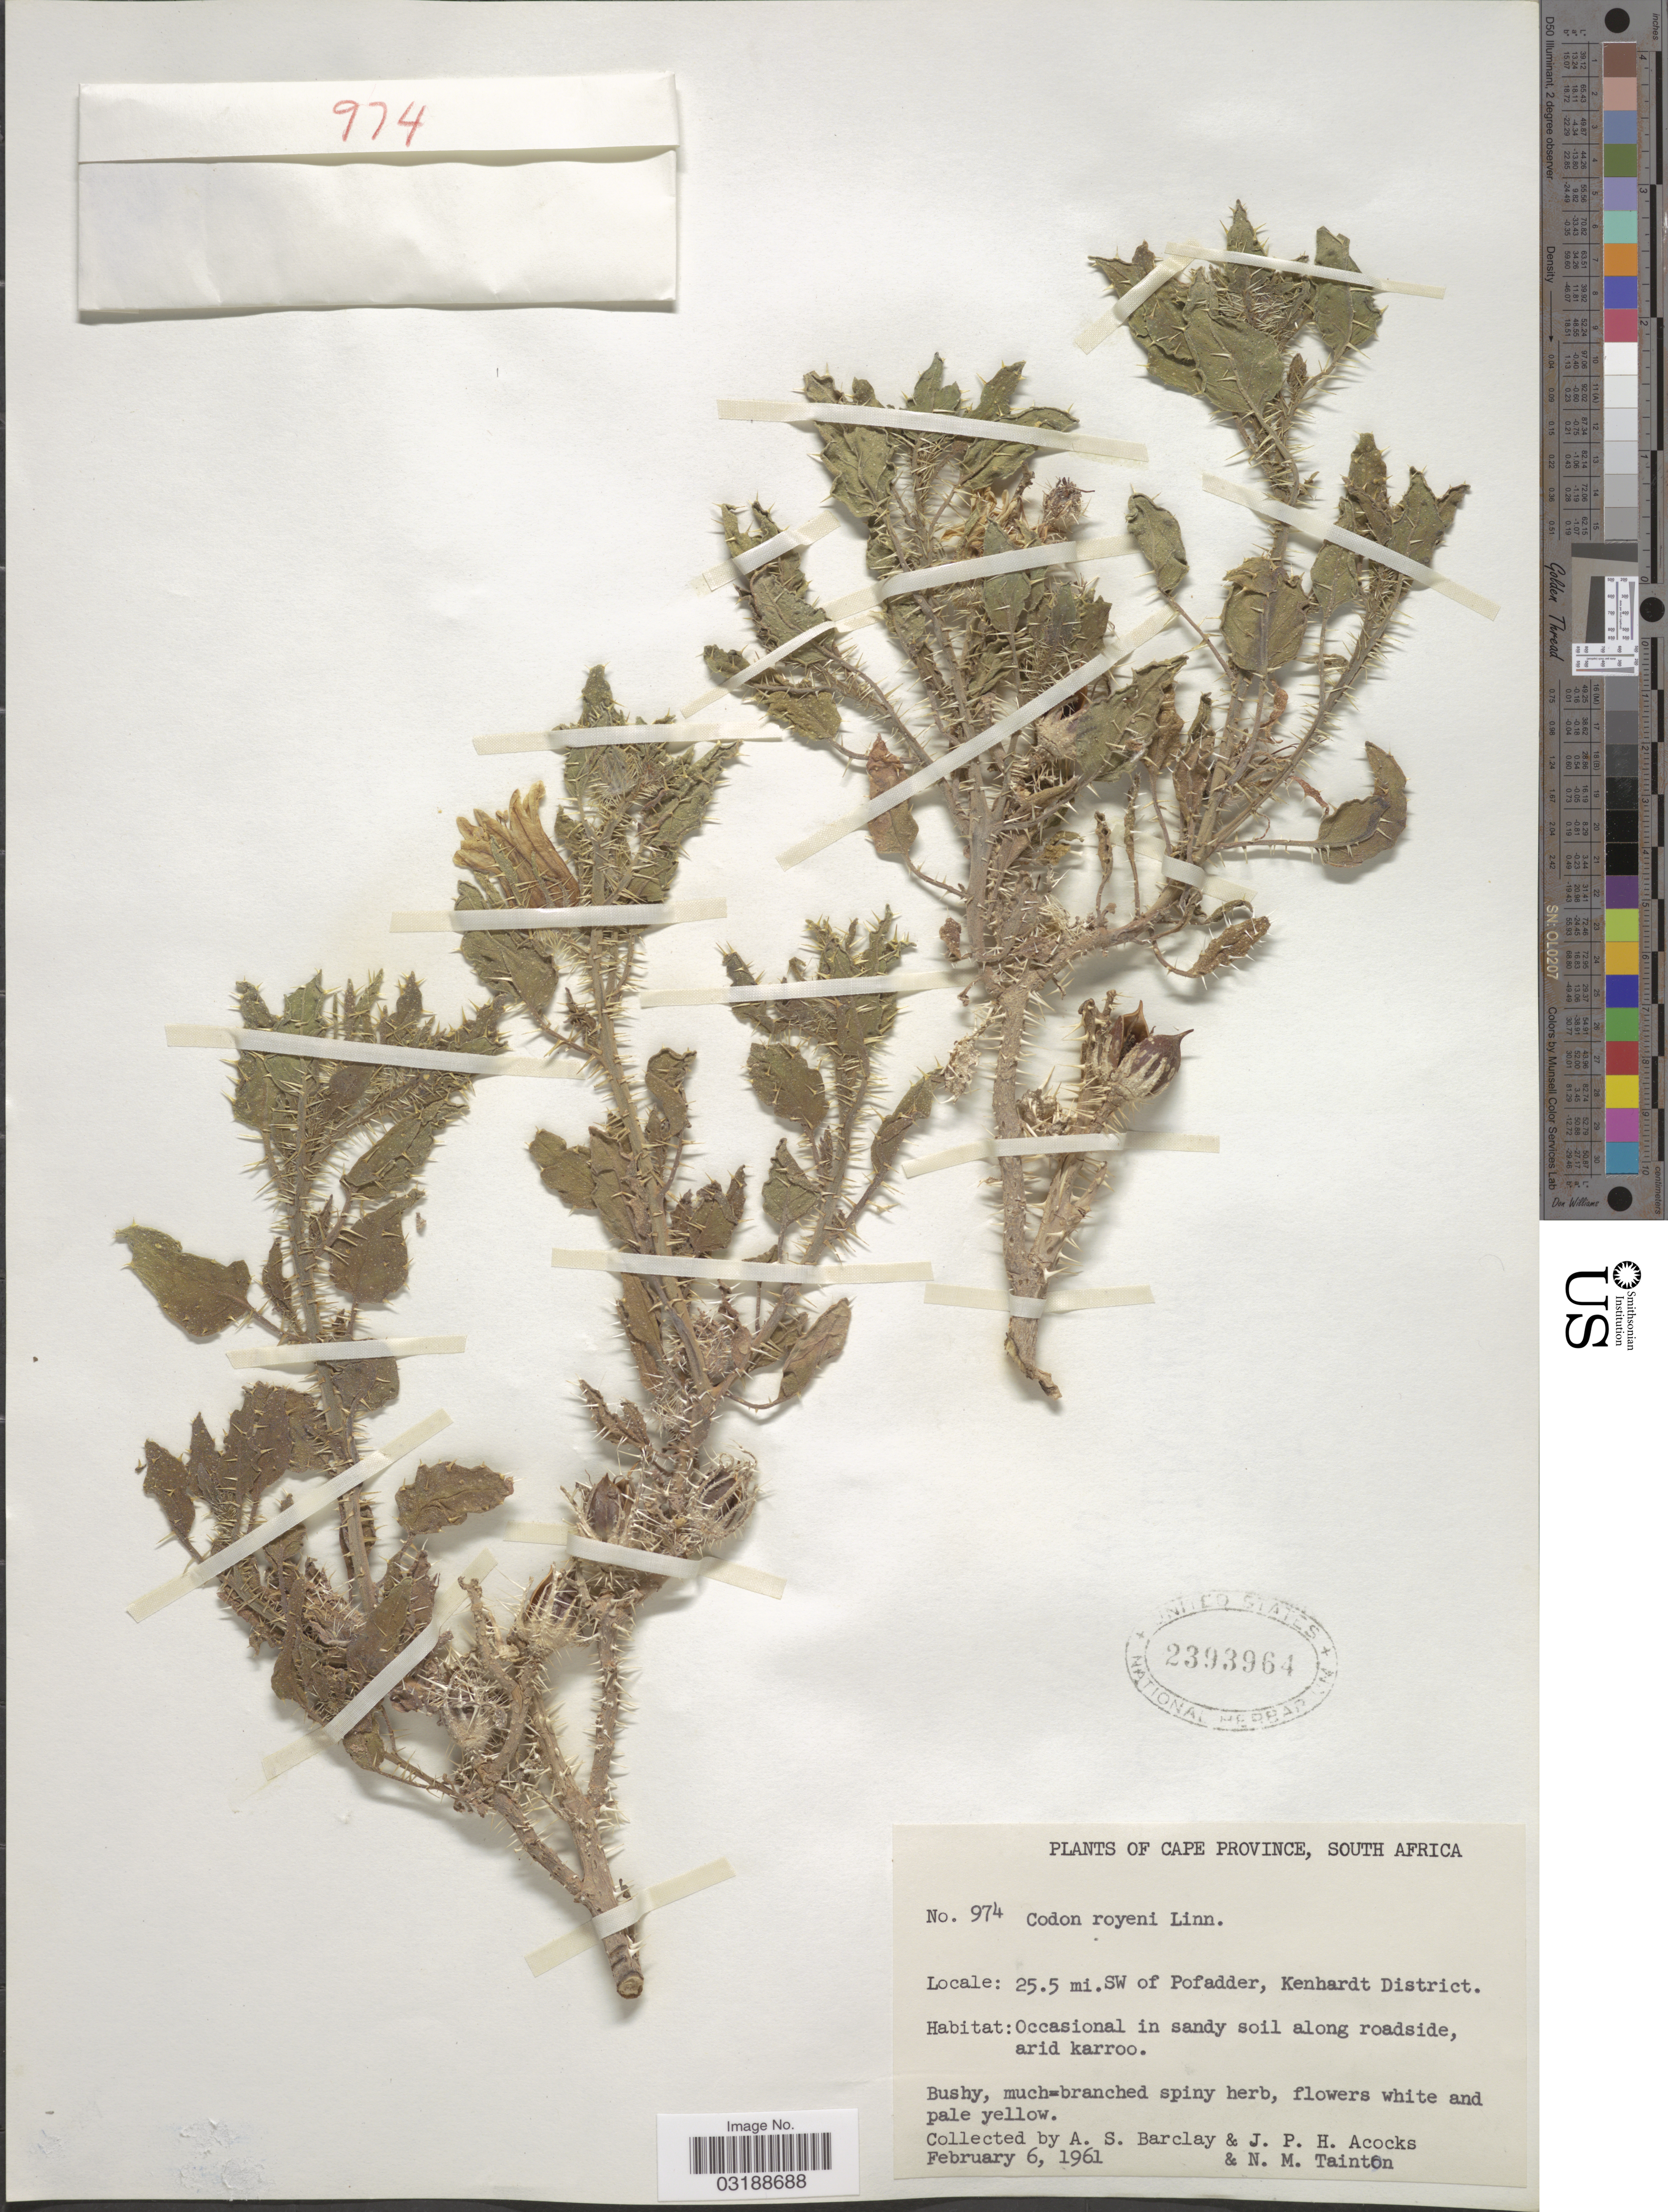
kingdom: Plantae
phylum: Tracheophyta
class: Magnoliopsida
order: Boraginales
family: Codonaceae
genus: Codon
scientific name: Codon royenii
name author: L.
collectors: A. S. Barclay, J. P. Acocks & N. Tainton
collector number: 974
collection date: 1961-02-06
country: South Africa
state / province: Northern Cape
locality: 25.5 mi. SW of Podadder, Kenhardt District.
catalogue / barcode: US 2393964